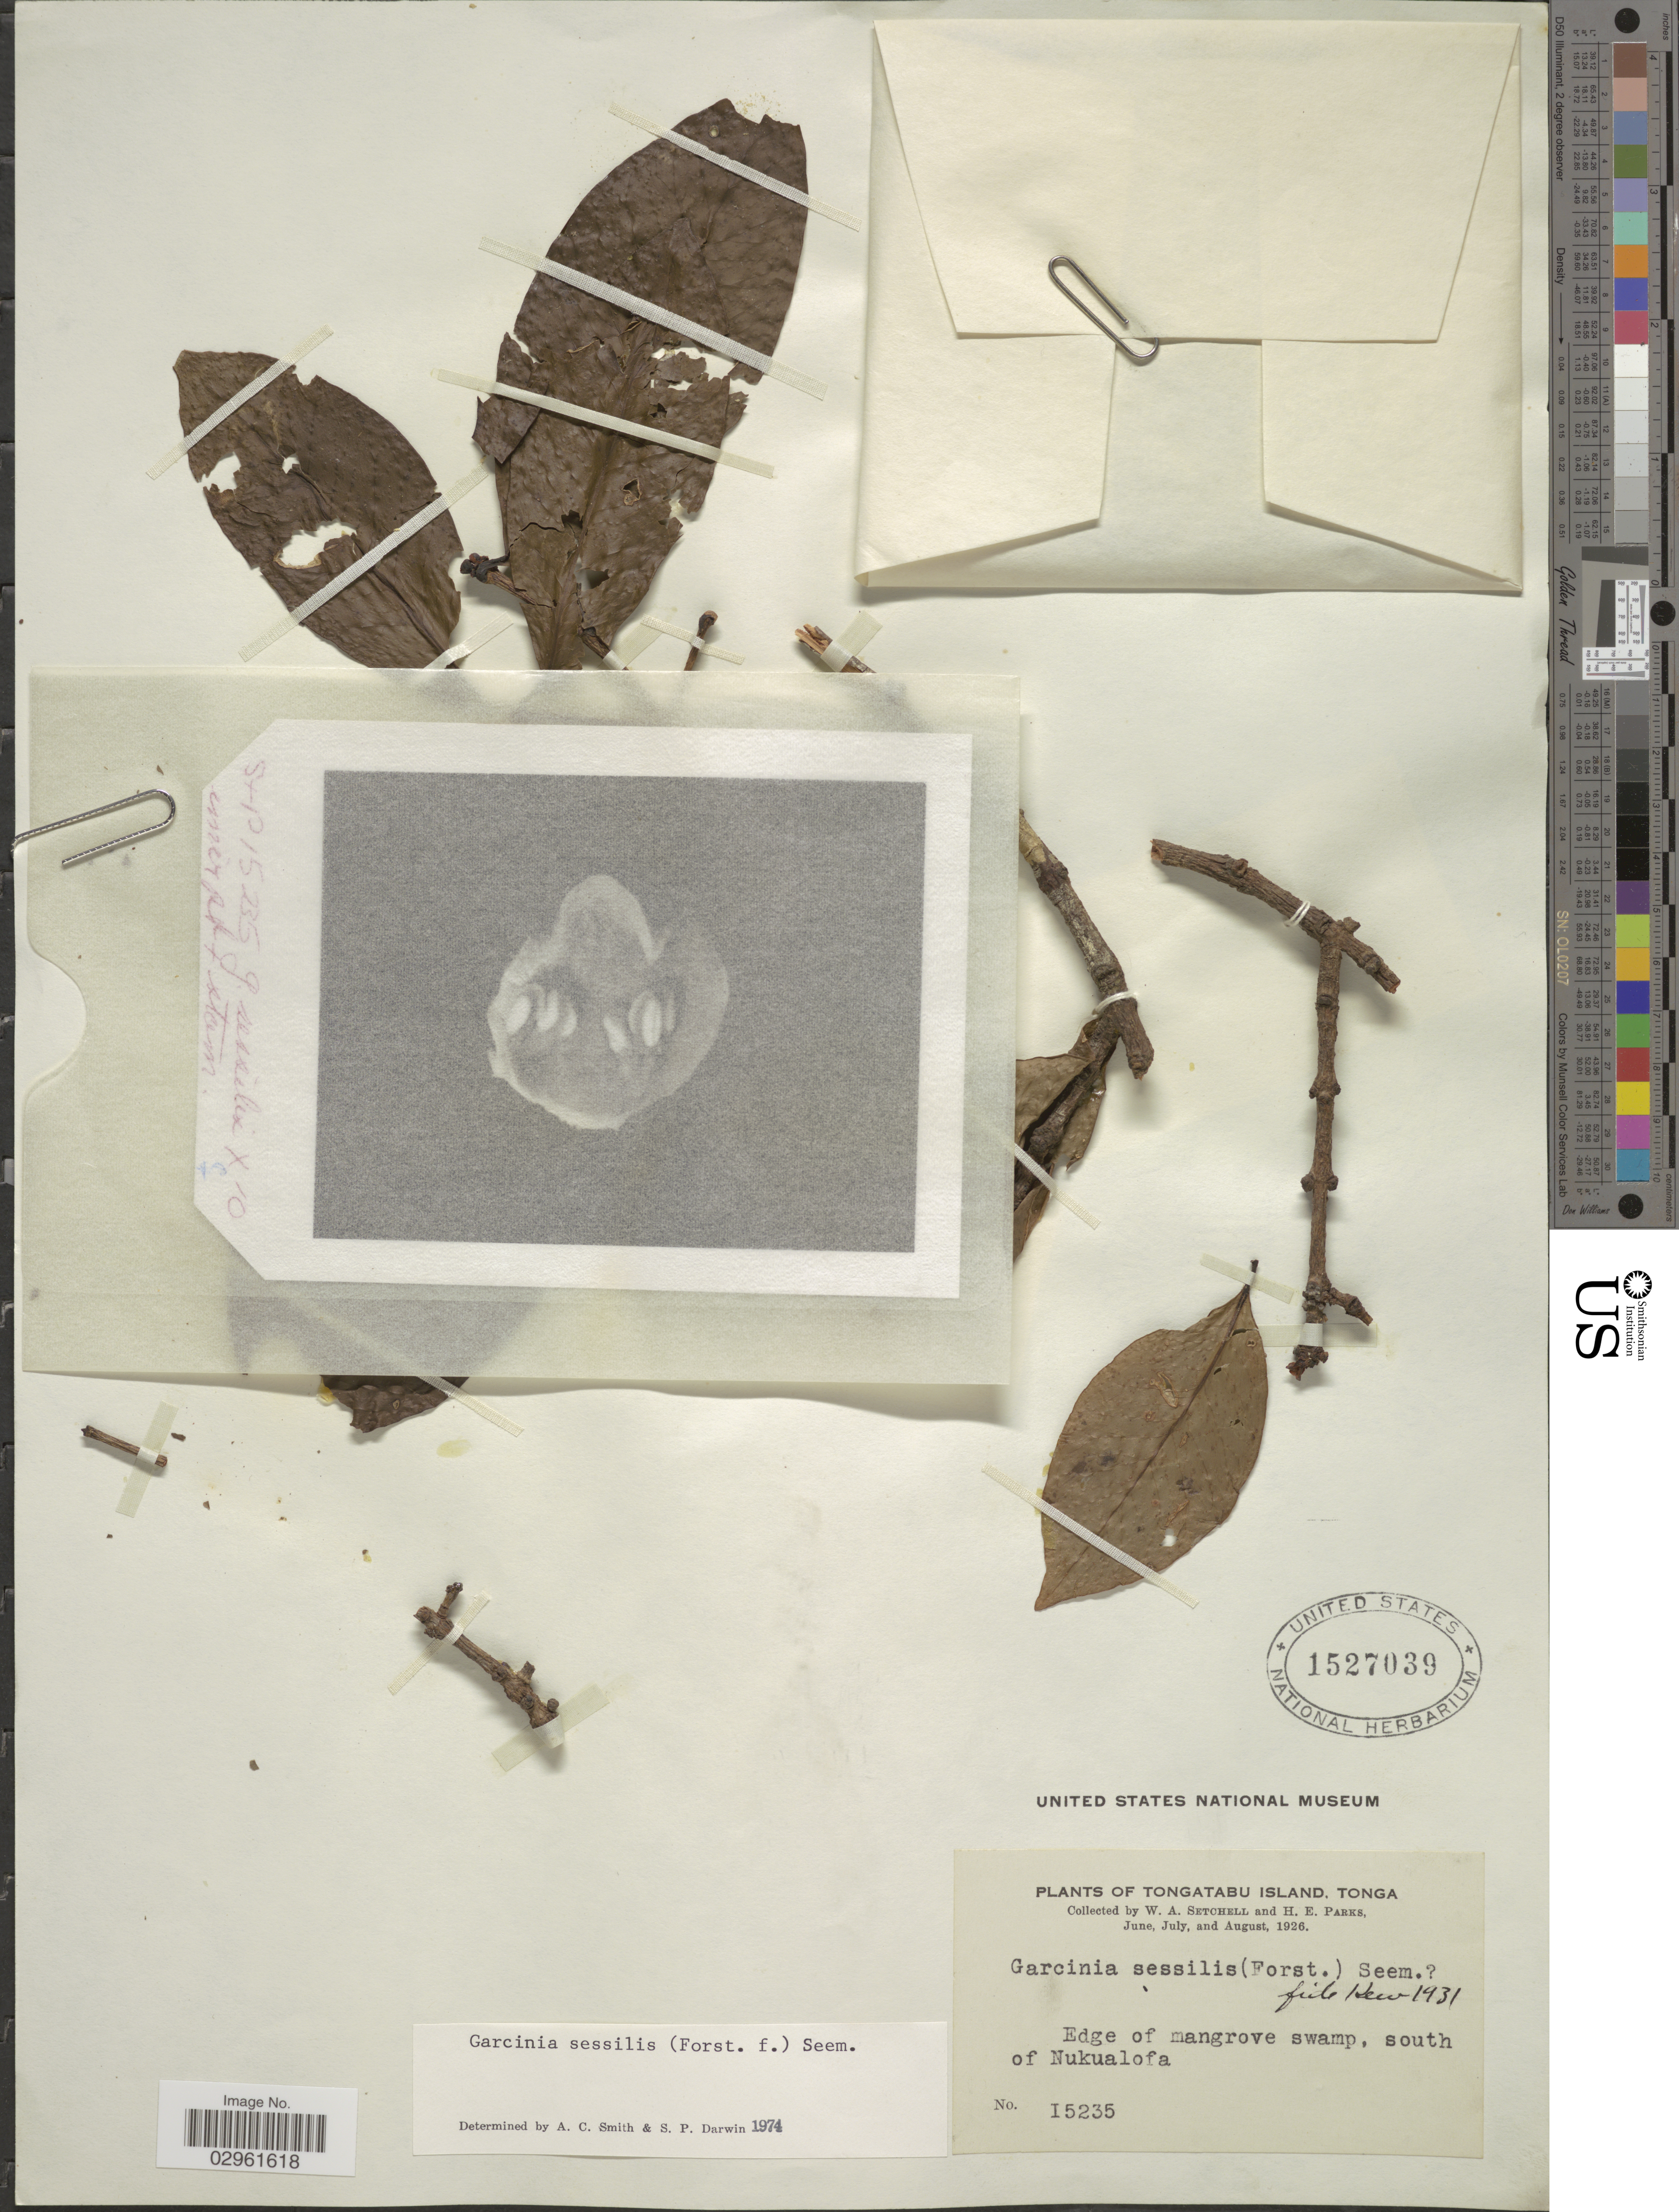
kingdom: Plantae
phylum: Tracheophyta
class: Magnoliopsida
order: Malpighiales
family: Clusiaceae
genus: Garcinia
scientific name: Garcinia sessilis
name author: (G. Forst.) Seem.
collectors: W. Setchell & H. E. Parks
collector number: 15235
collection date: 1926-06/1926-08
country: Tonga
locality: Tongatabu Island. Edge of mangrove swamp, south of Nukualofa.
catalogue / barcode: US 1527039